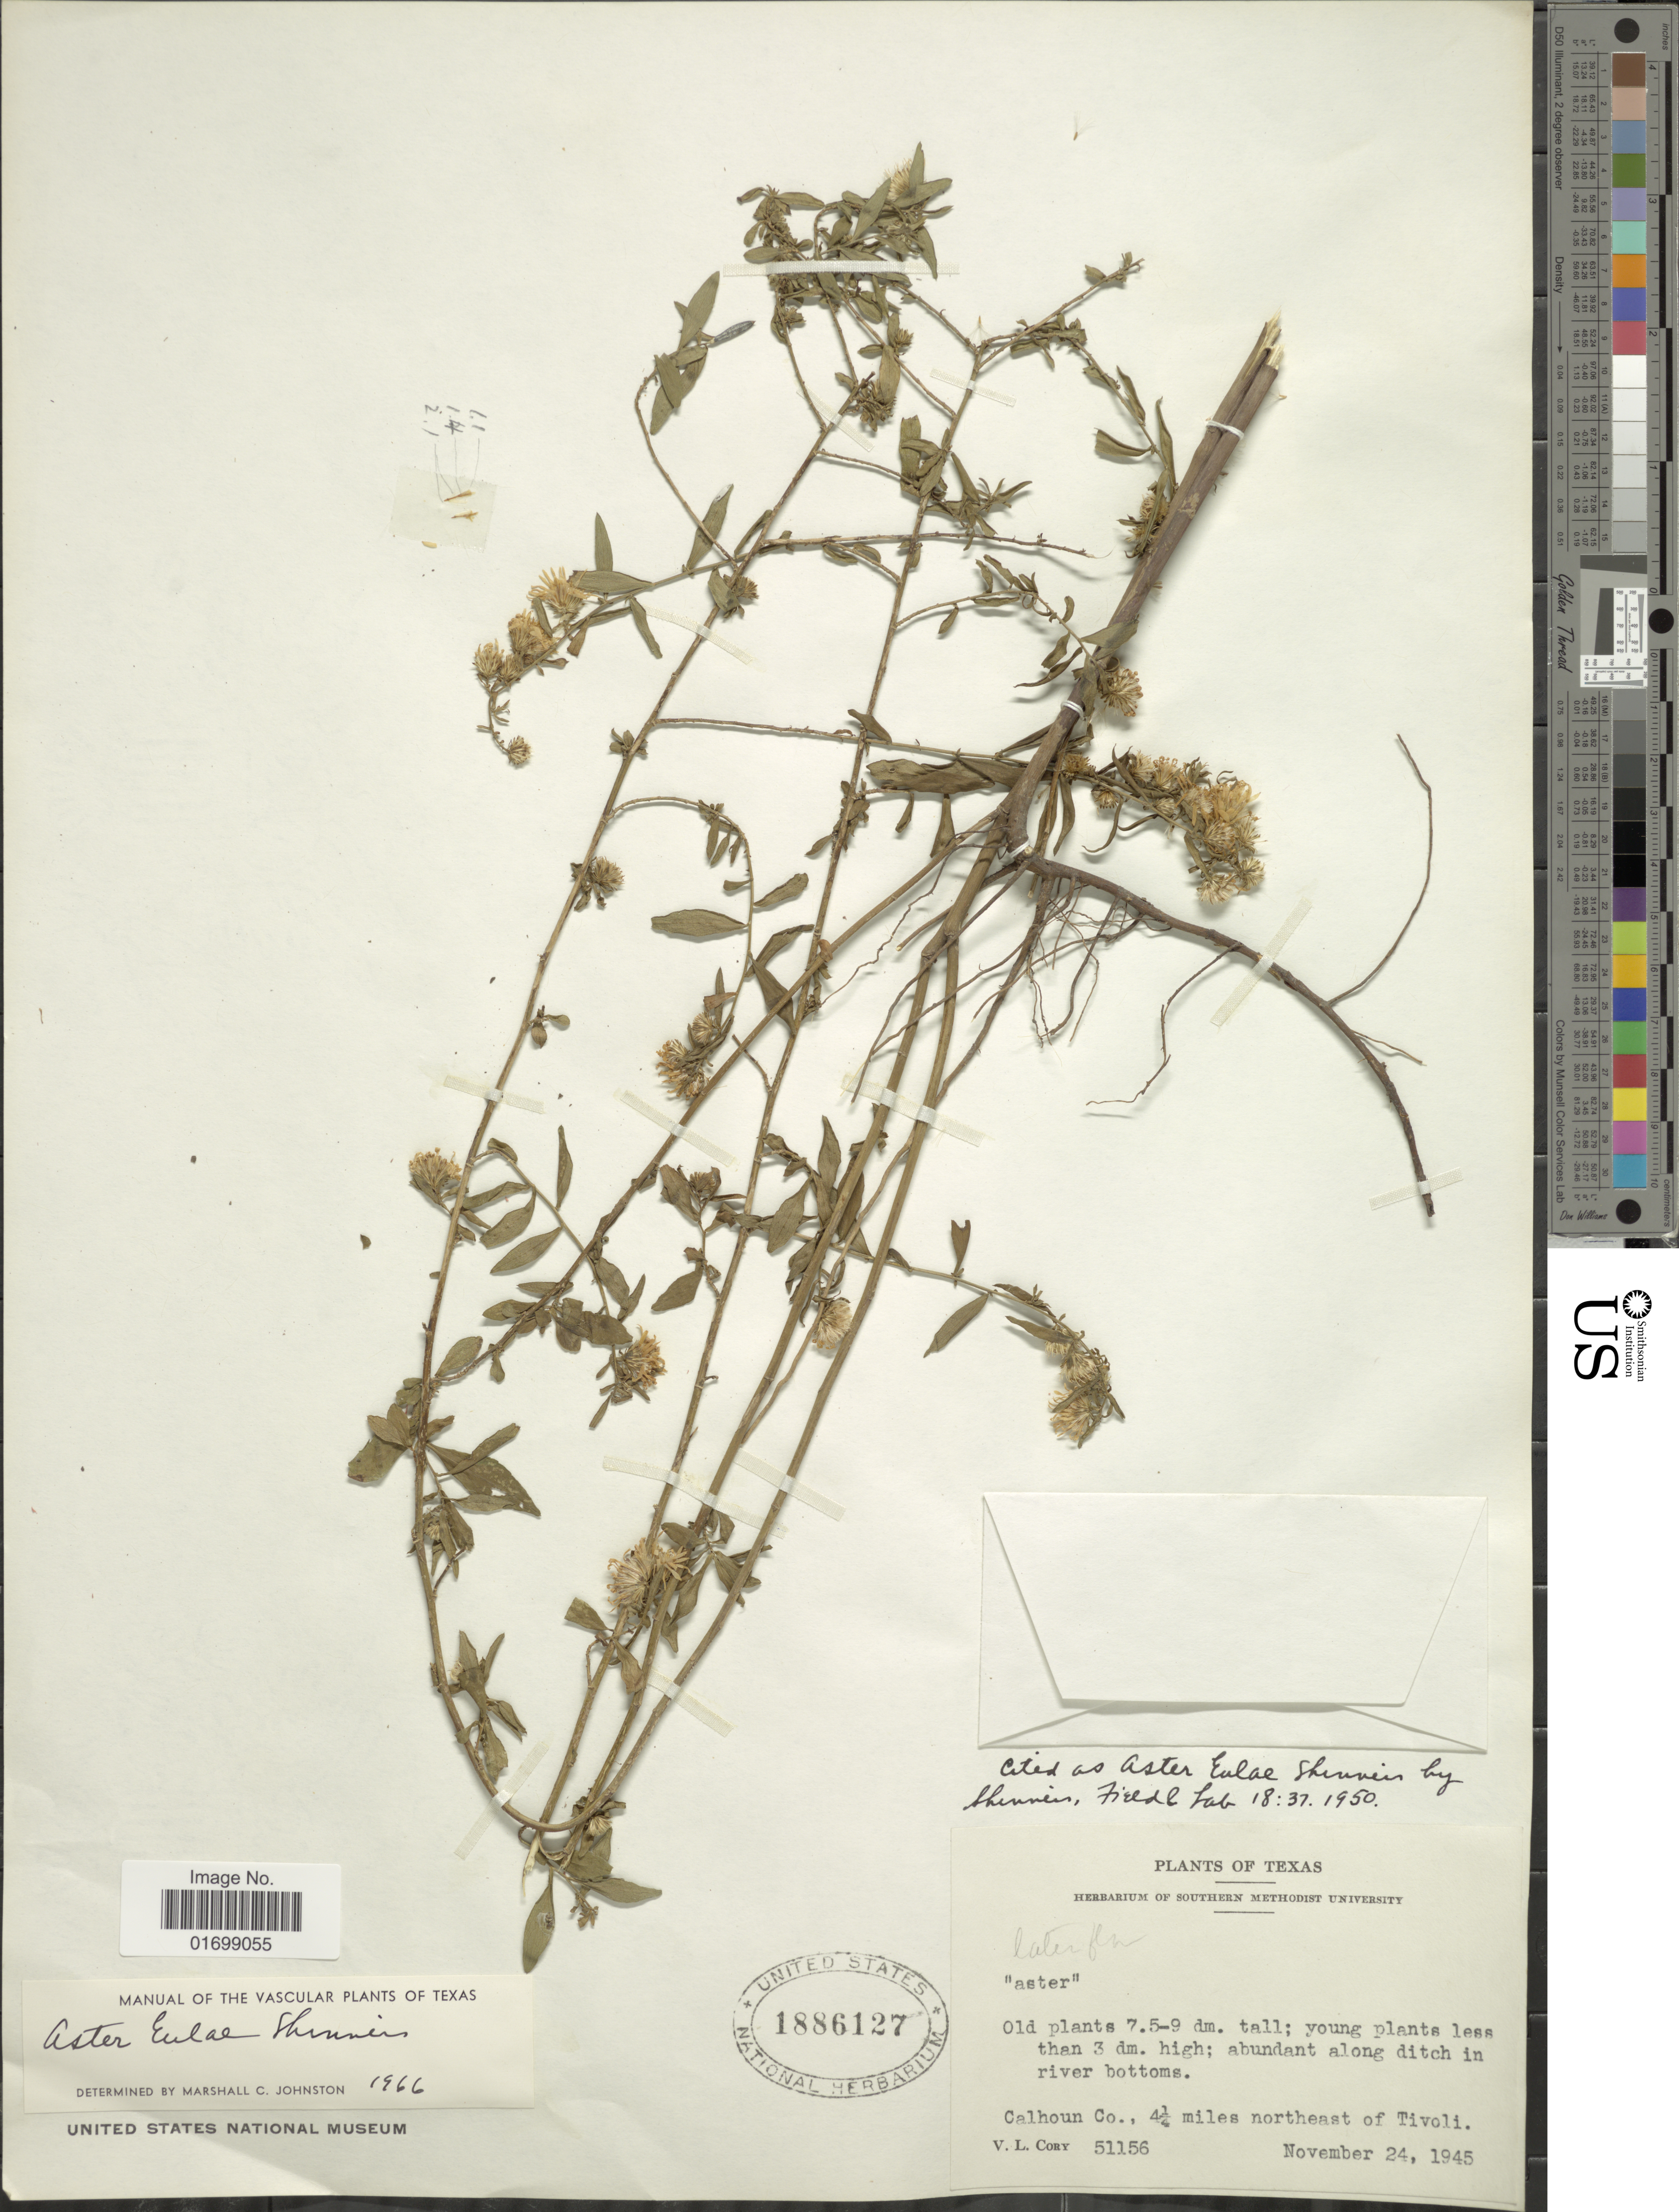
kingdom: Plantae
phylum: Tracheophyta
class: Magnoliopsida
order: Asterales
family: Asteraceae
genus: Symphyotrichum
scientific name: Symphyotrichum eulae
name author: (Shinners) G.L. Nesom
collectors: V. Cory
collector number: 51156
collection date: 1945-11-24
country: United States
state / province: Texas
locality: Calhoun Co., 4 1/2 miles northeast of Tivoli, abundant along ditch in river bottoms.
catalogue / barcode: US 1886127